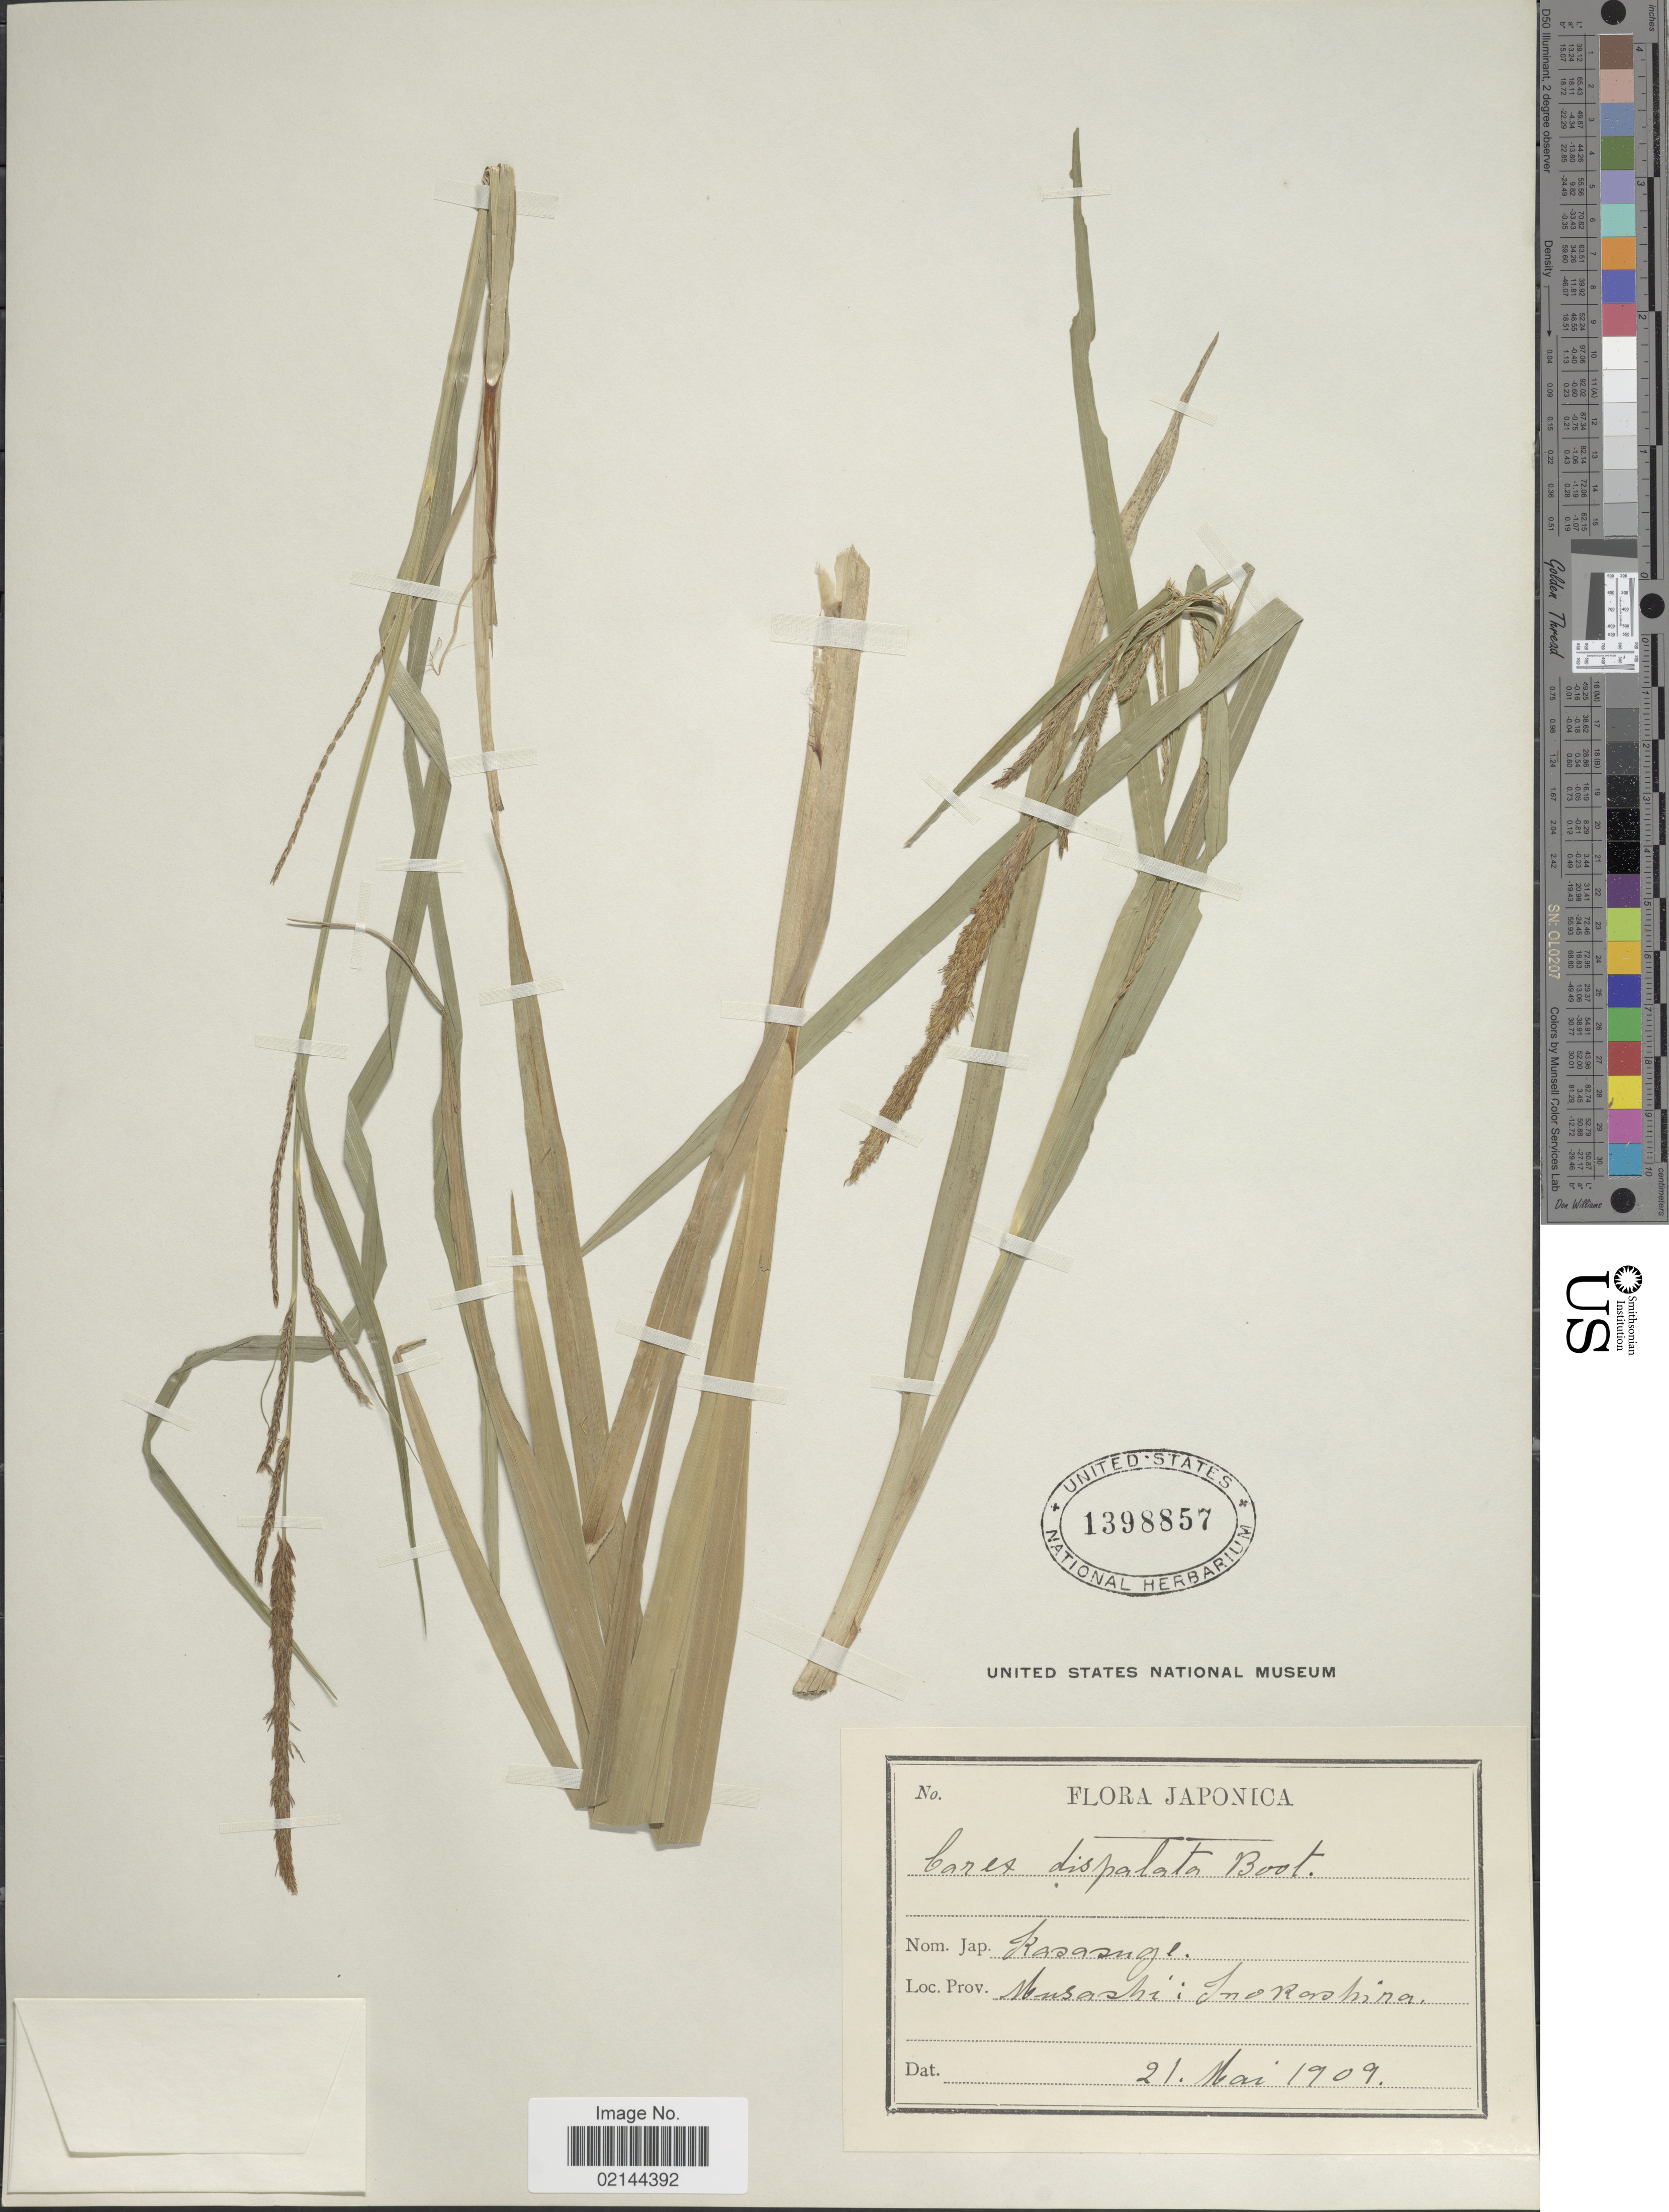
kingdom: Plantae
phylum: Tracheophyta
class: Liliopsida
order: Poales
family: Cyperaceae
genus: Carex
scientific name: Carex dispalata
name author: Boott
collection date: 1909-05-21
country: Japan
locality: Japonica. Musashi: Inokashira.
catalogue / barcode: US 1398857